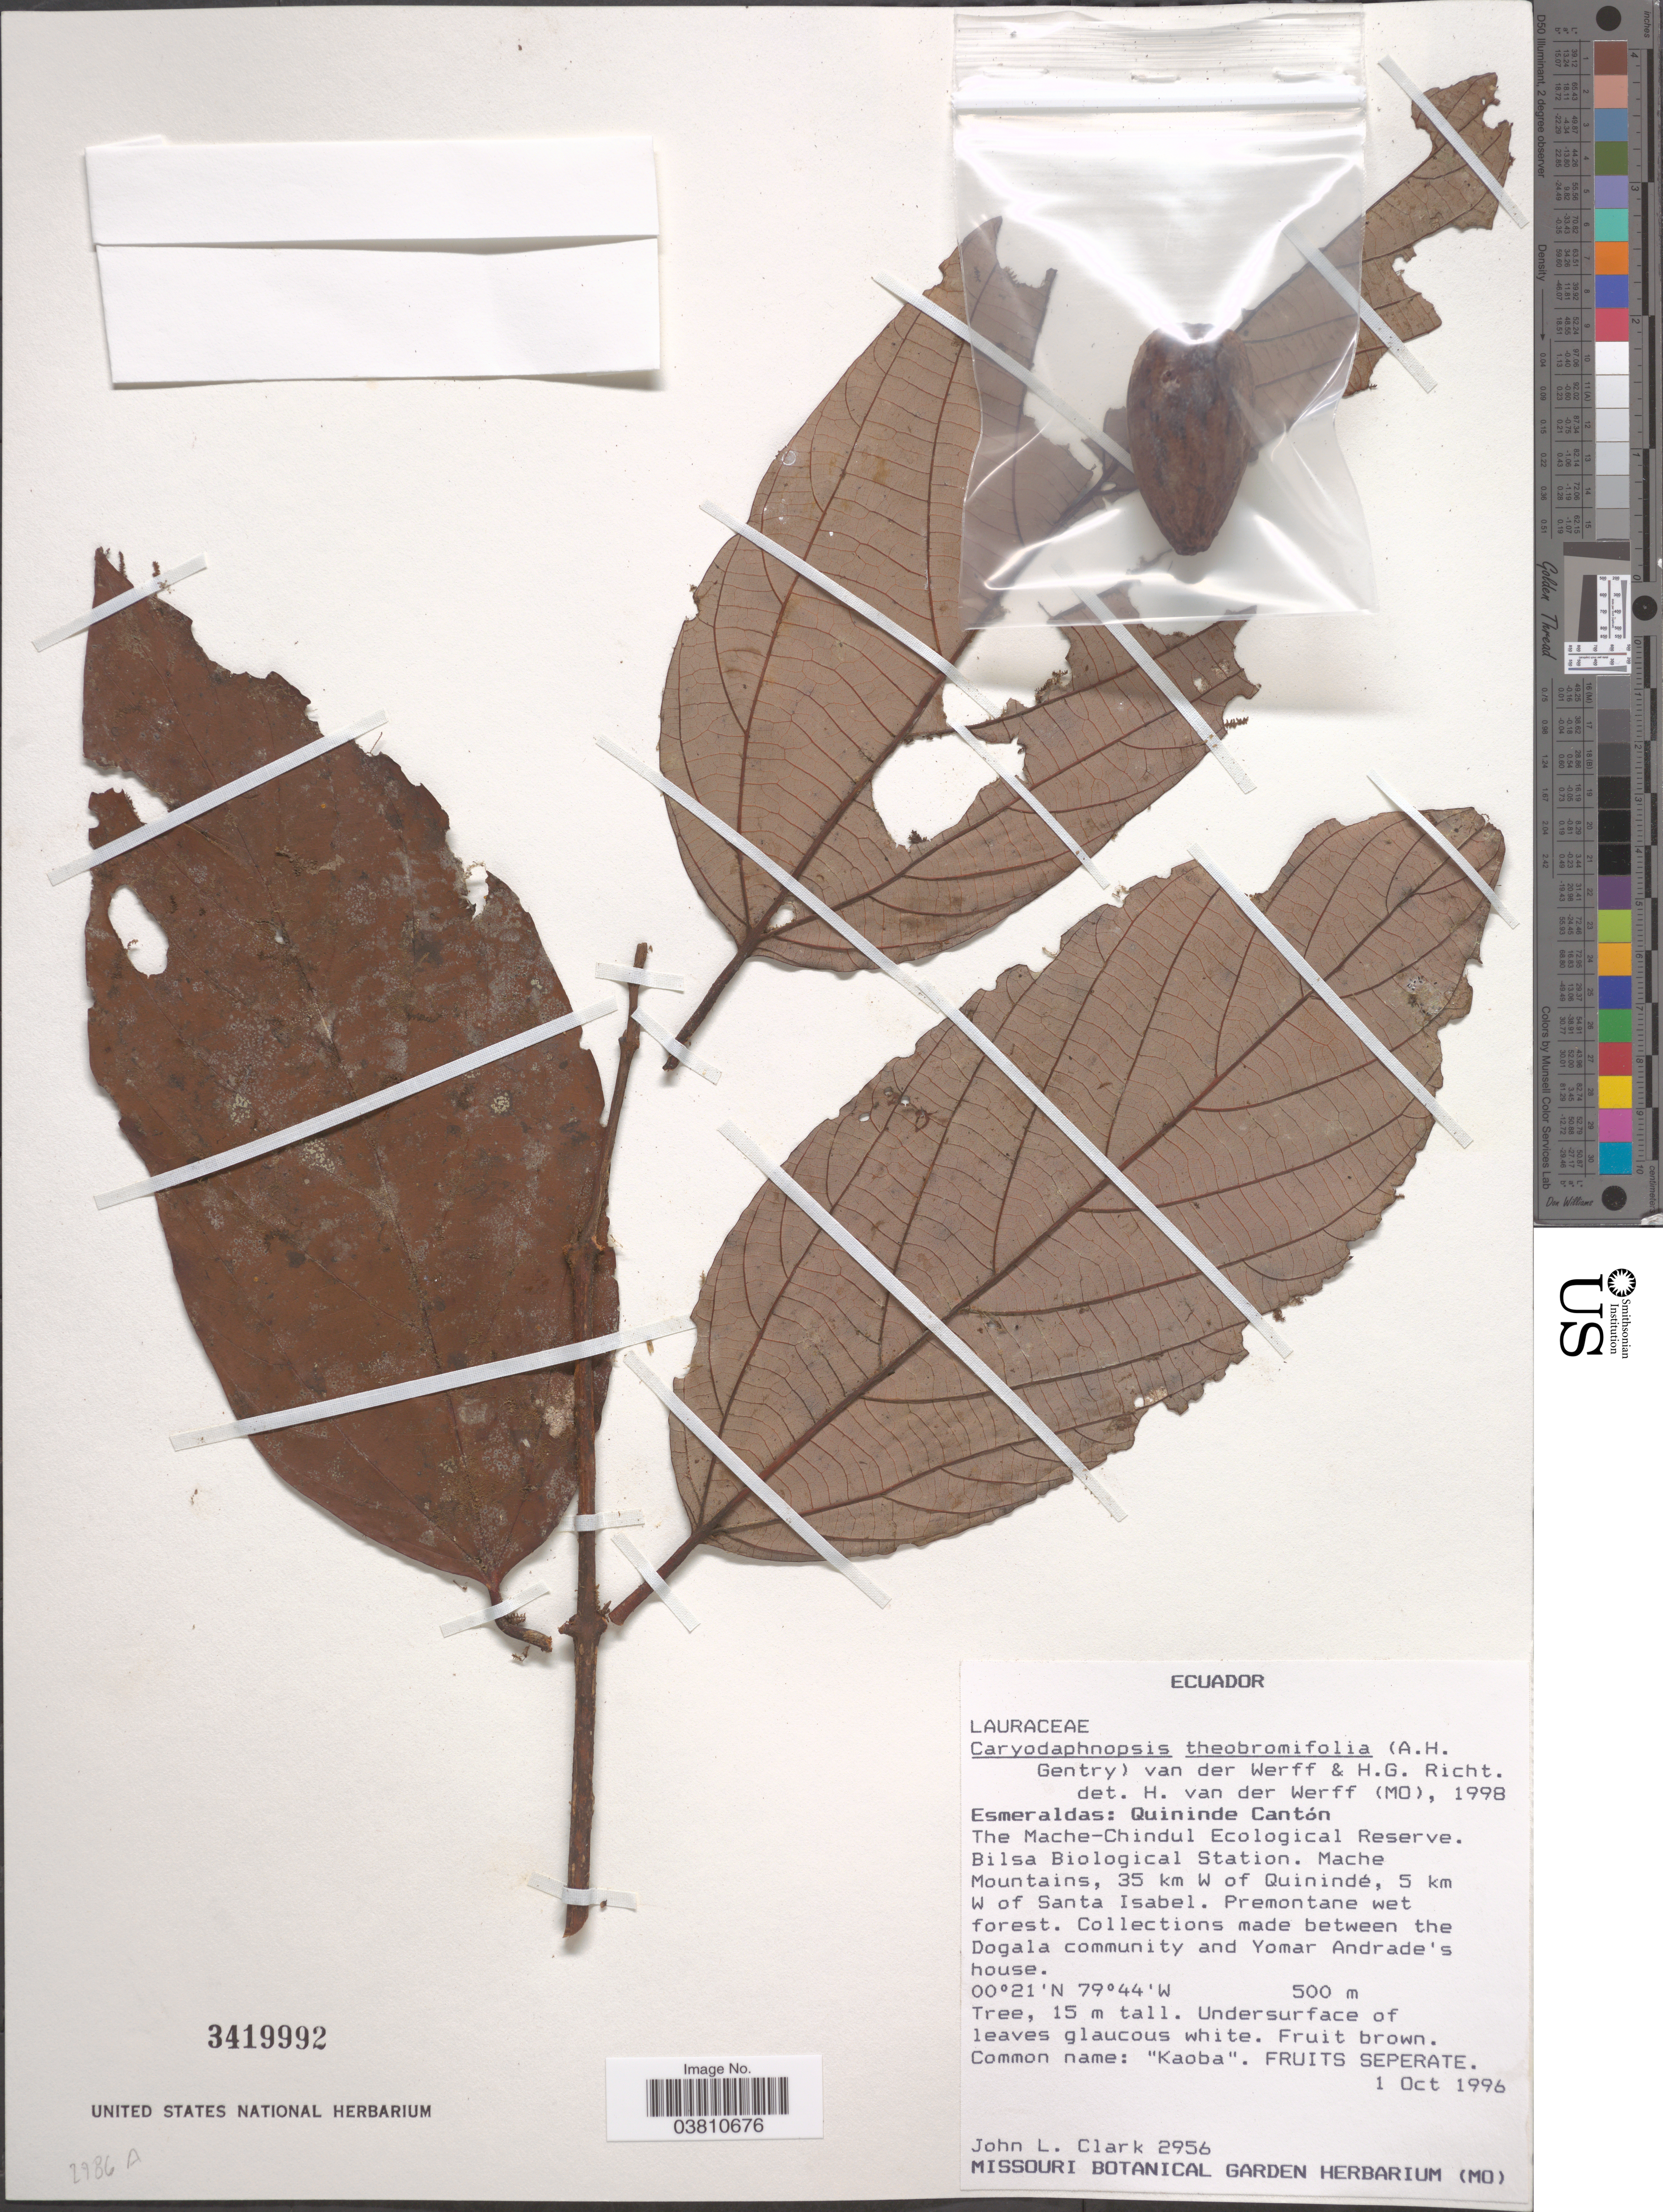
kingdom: Plantae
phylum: Tracheophyta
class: Magnoliopsida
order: Laurales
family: Lauraceae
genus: Caryodaphnopsis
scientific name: Caryodaphnopsis theobromifolia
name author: (A.H. Gentry) van der Werff & H.G. Richt.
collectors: J. L. Clark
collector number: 2956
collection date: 1996-10-01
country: Ecuador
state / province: Esmeraldas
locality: Quininde Cantón.The Mache-Chindul Ecological Reserve. Bilsa Biological Station. Mache Mountains, 35 km W of Quinindé, 5 km W of Santa Isabel. Between the Dogala community and Yomar Andrade's house.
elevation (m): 500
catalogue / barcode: US 3419992